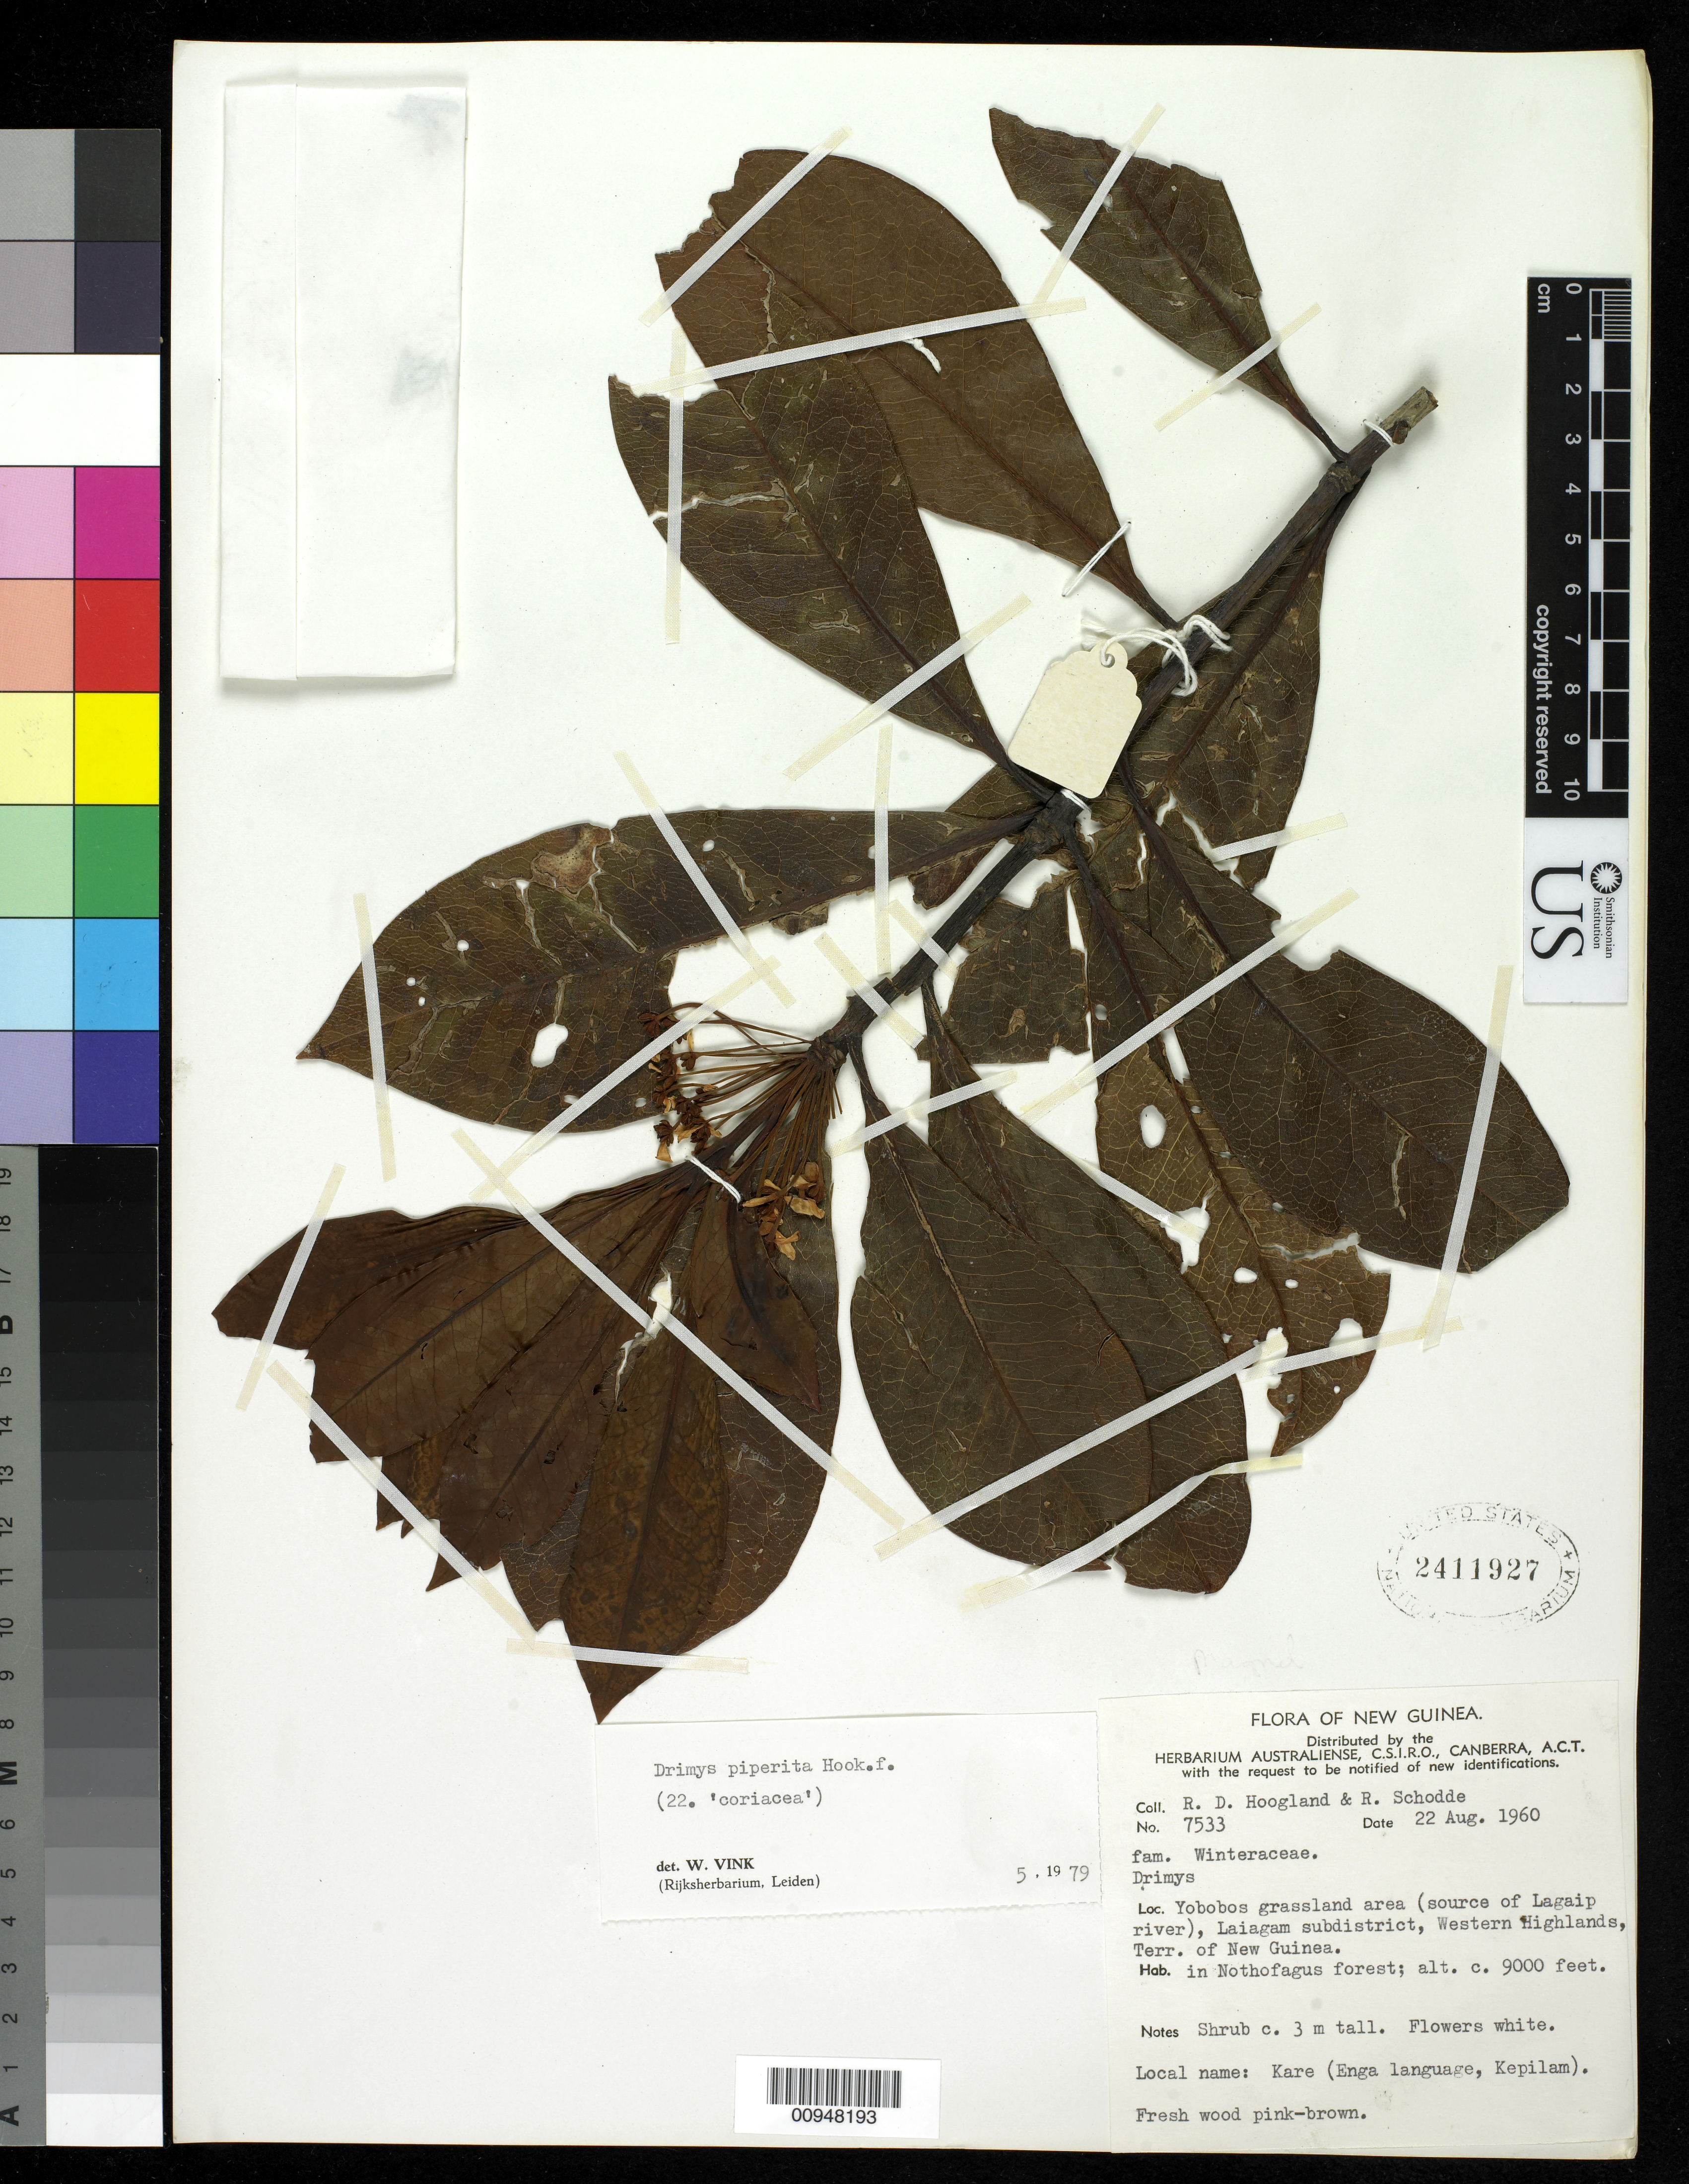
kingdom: Plantae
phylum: Tracheophyta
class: Magnoliopsida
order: Canellales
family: Winteraceae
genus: Tasmannia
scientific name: Tasmannia piperita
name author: (Hook. f.) Miers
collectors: R. D. Hoogland & R. Schodde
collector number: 7533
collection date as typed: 22 Aug 1960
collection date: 1960-08-22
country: Papua New Guinea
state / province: Enga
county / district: Laiagam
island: New Guinea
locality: Yobobos grassland area (source of Lagaip River)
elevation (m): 2743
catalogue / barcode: US 2411927